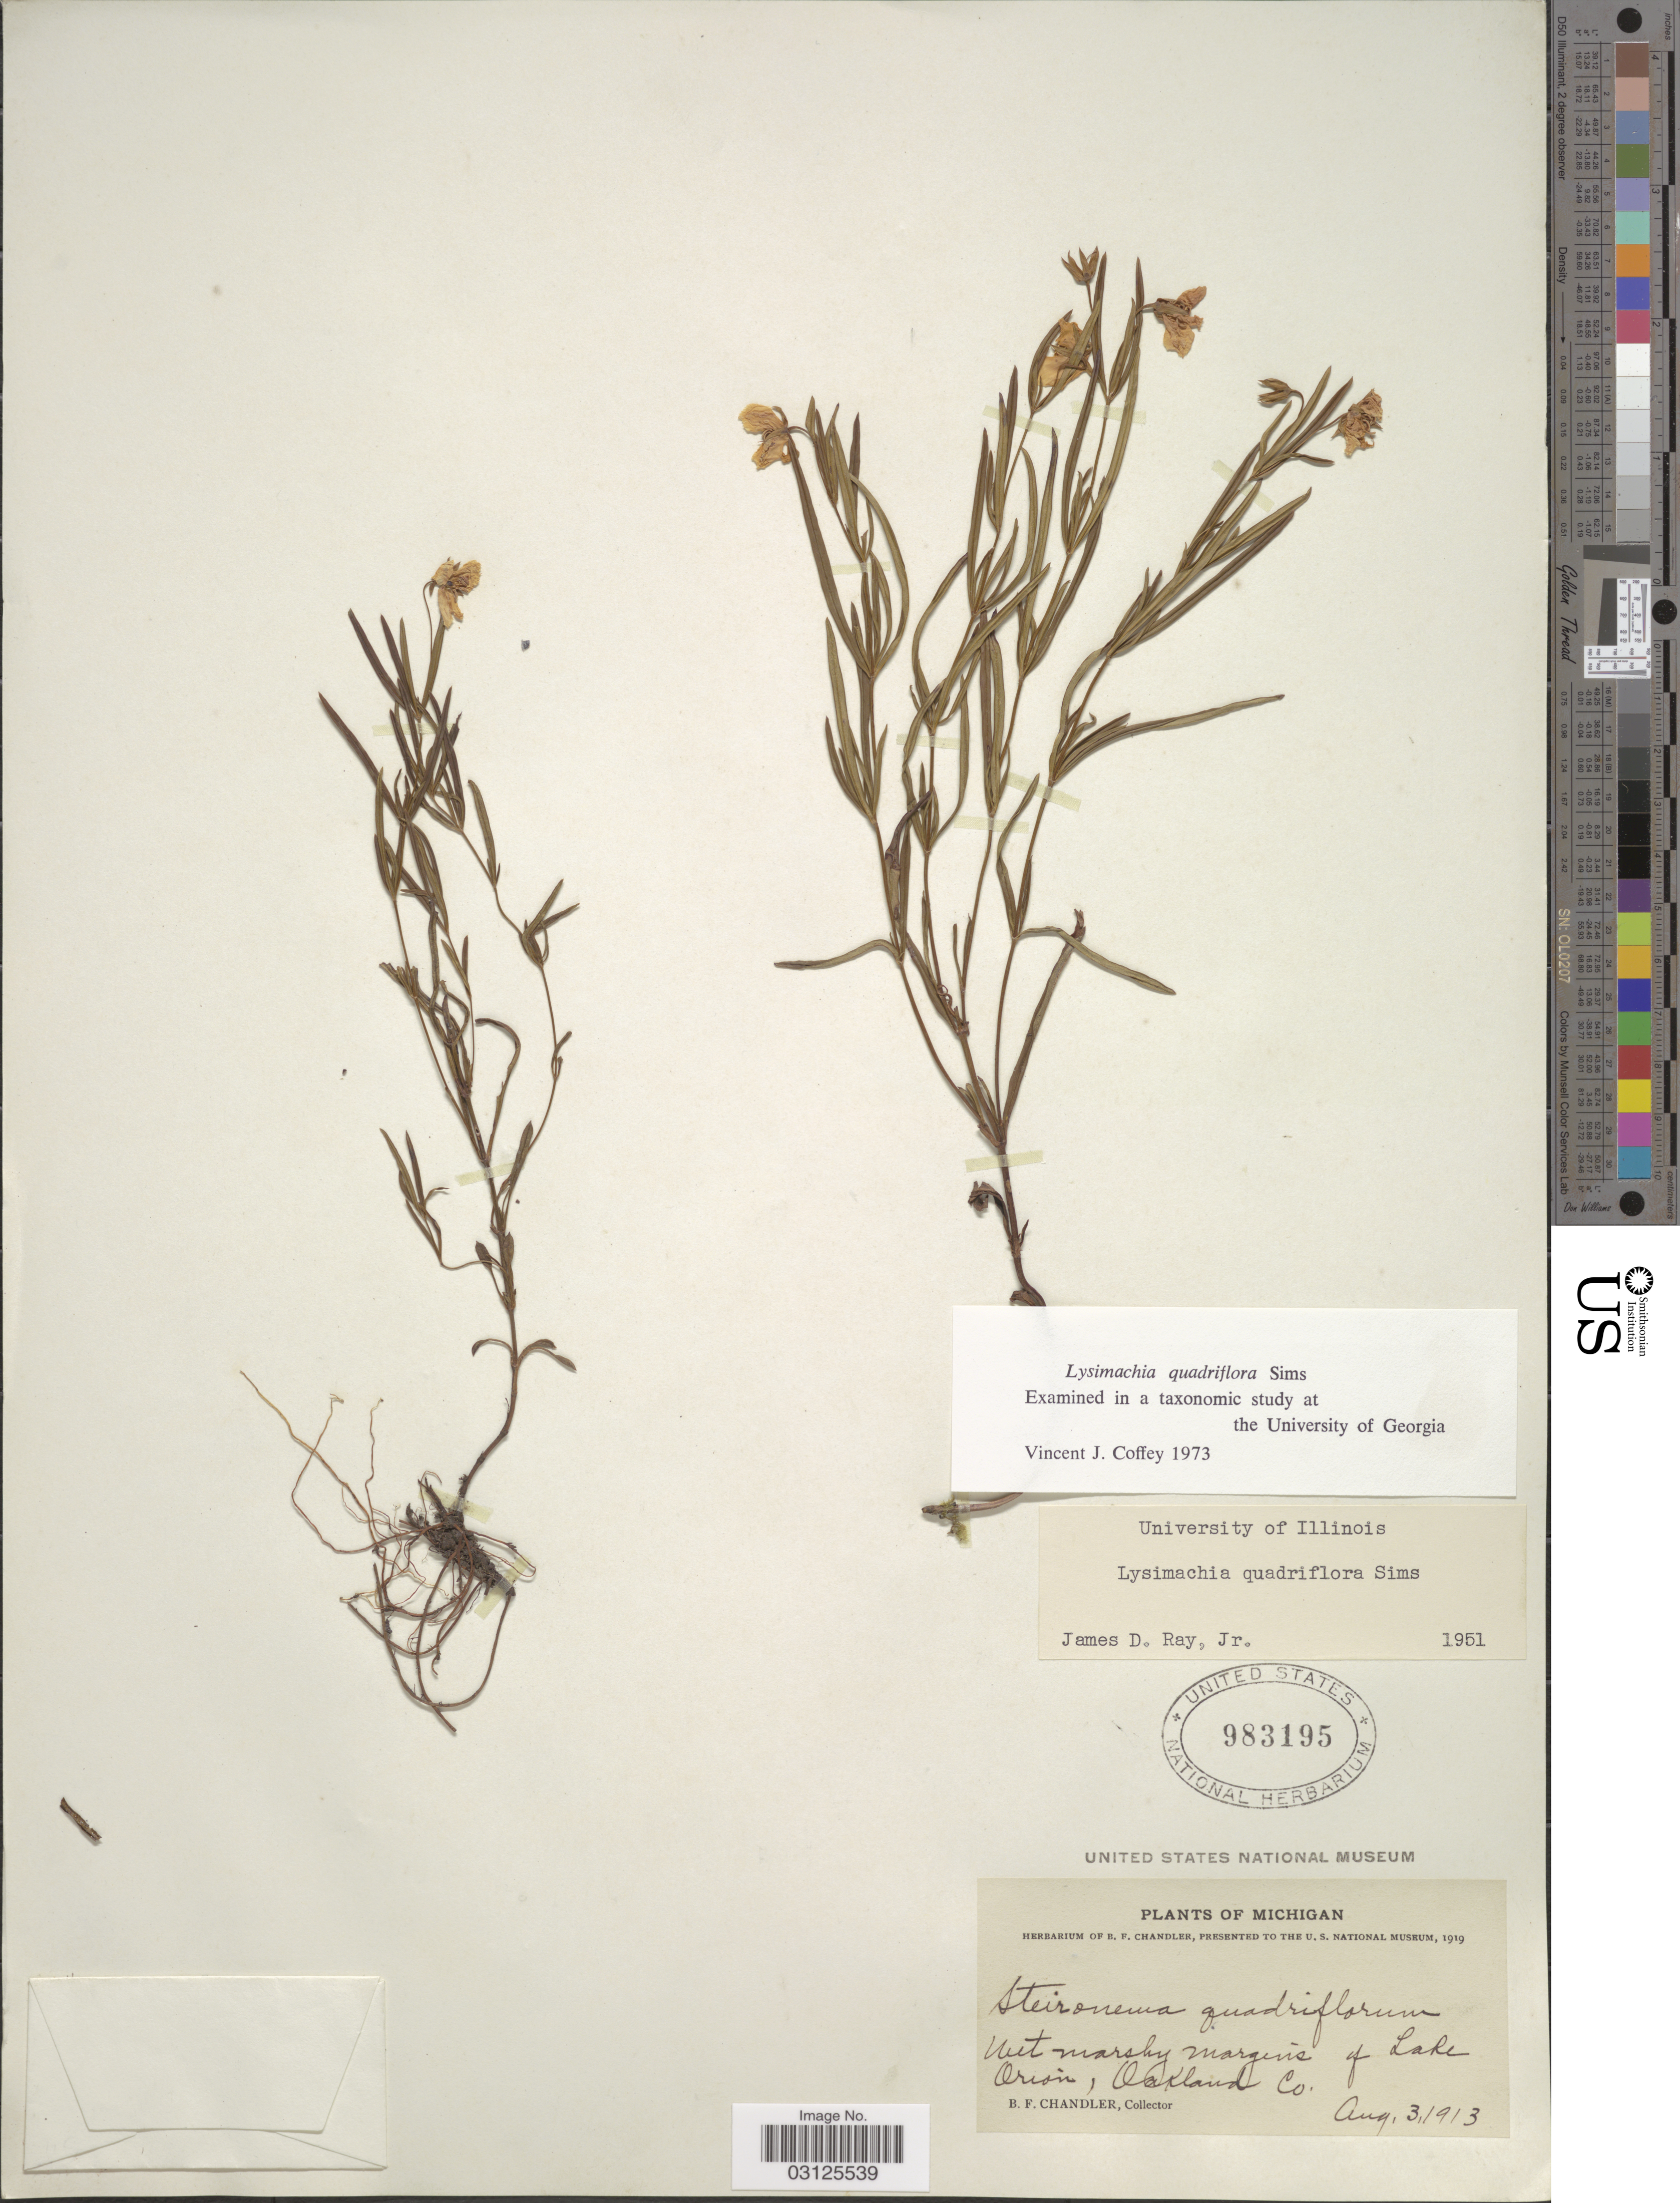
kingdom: Plantae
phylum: Tracheophyta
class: Magnoliopsida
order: Ericales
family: Primulaceae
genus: Lysimachia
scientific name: Lysimachia quadriflora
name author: Sims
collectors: B. F. Chandler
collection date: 1913-08-03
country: United States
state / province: Michigan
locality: Wet marshy margins of Lake Orion, Oakland Co.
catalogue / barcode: US 983195